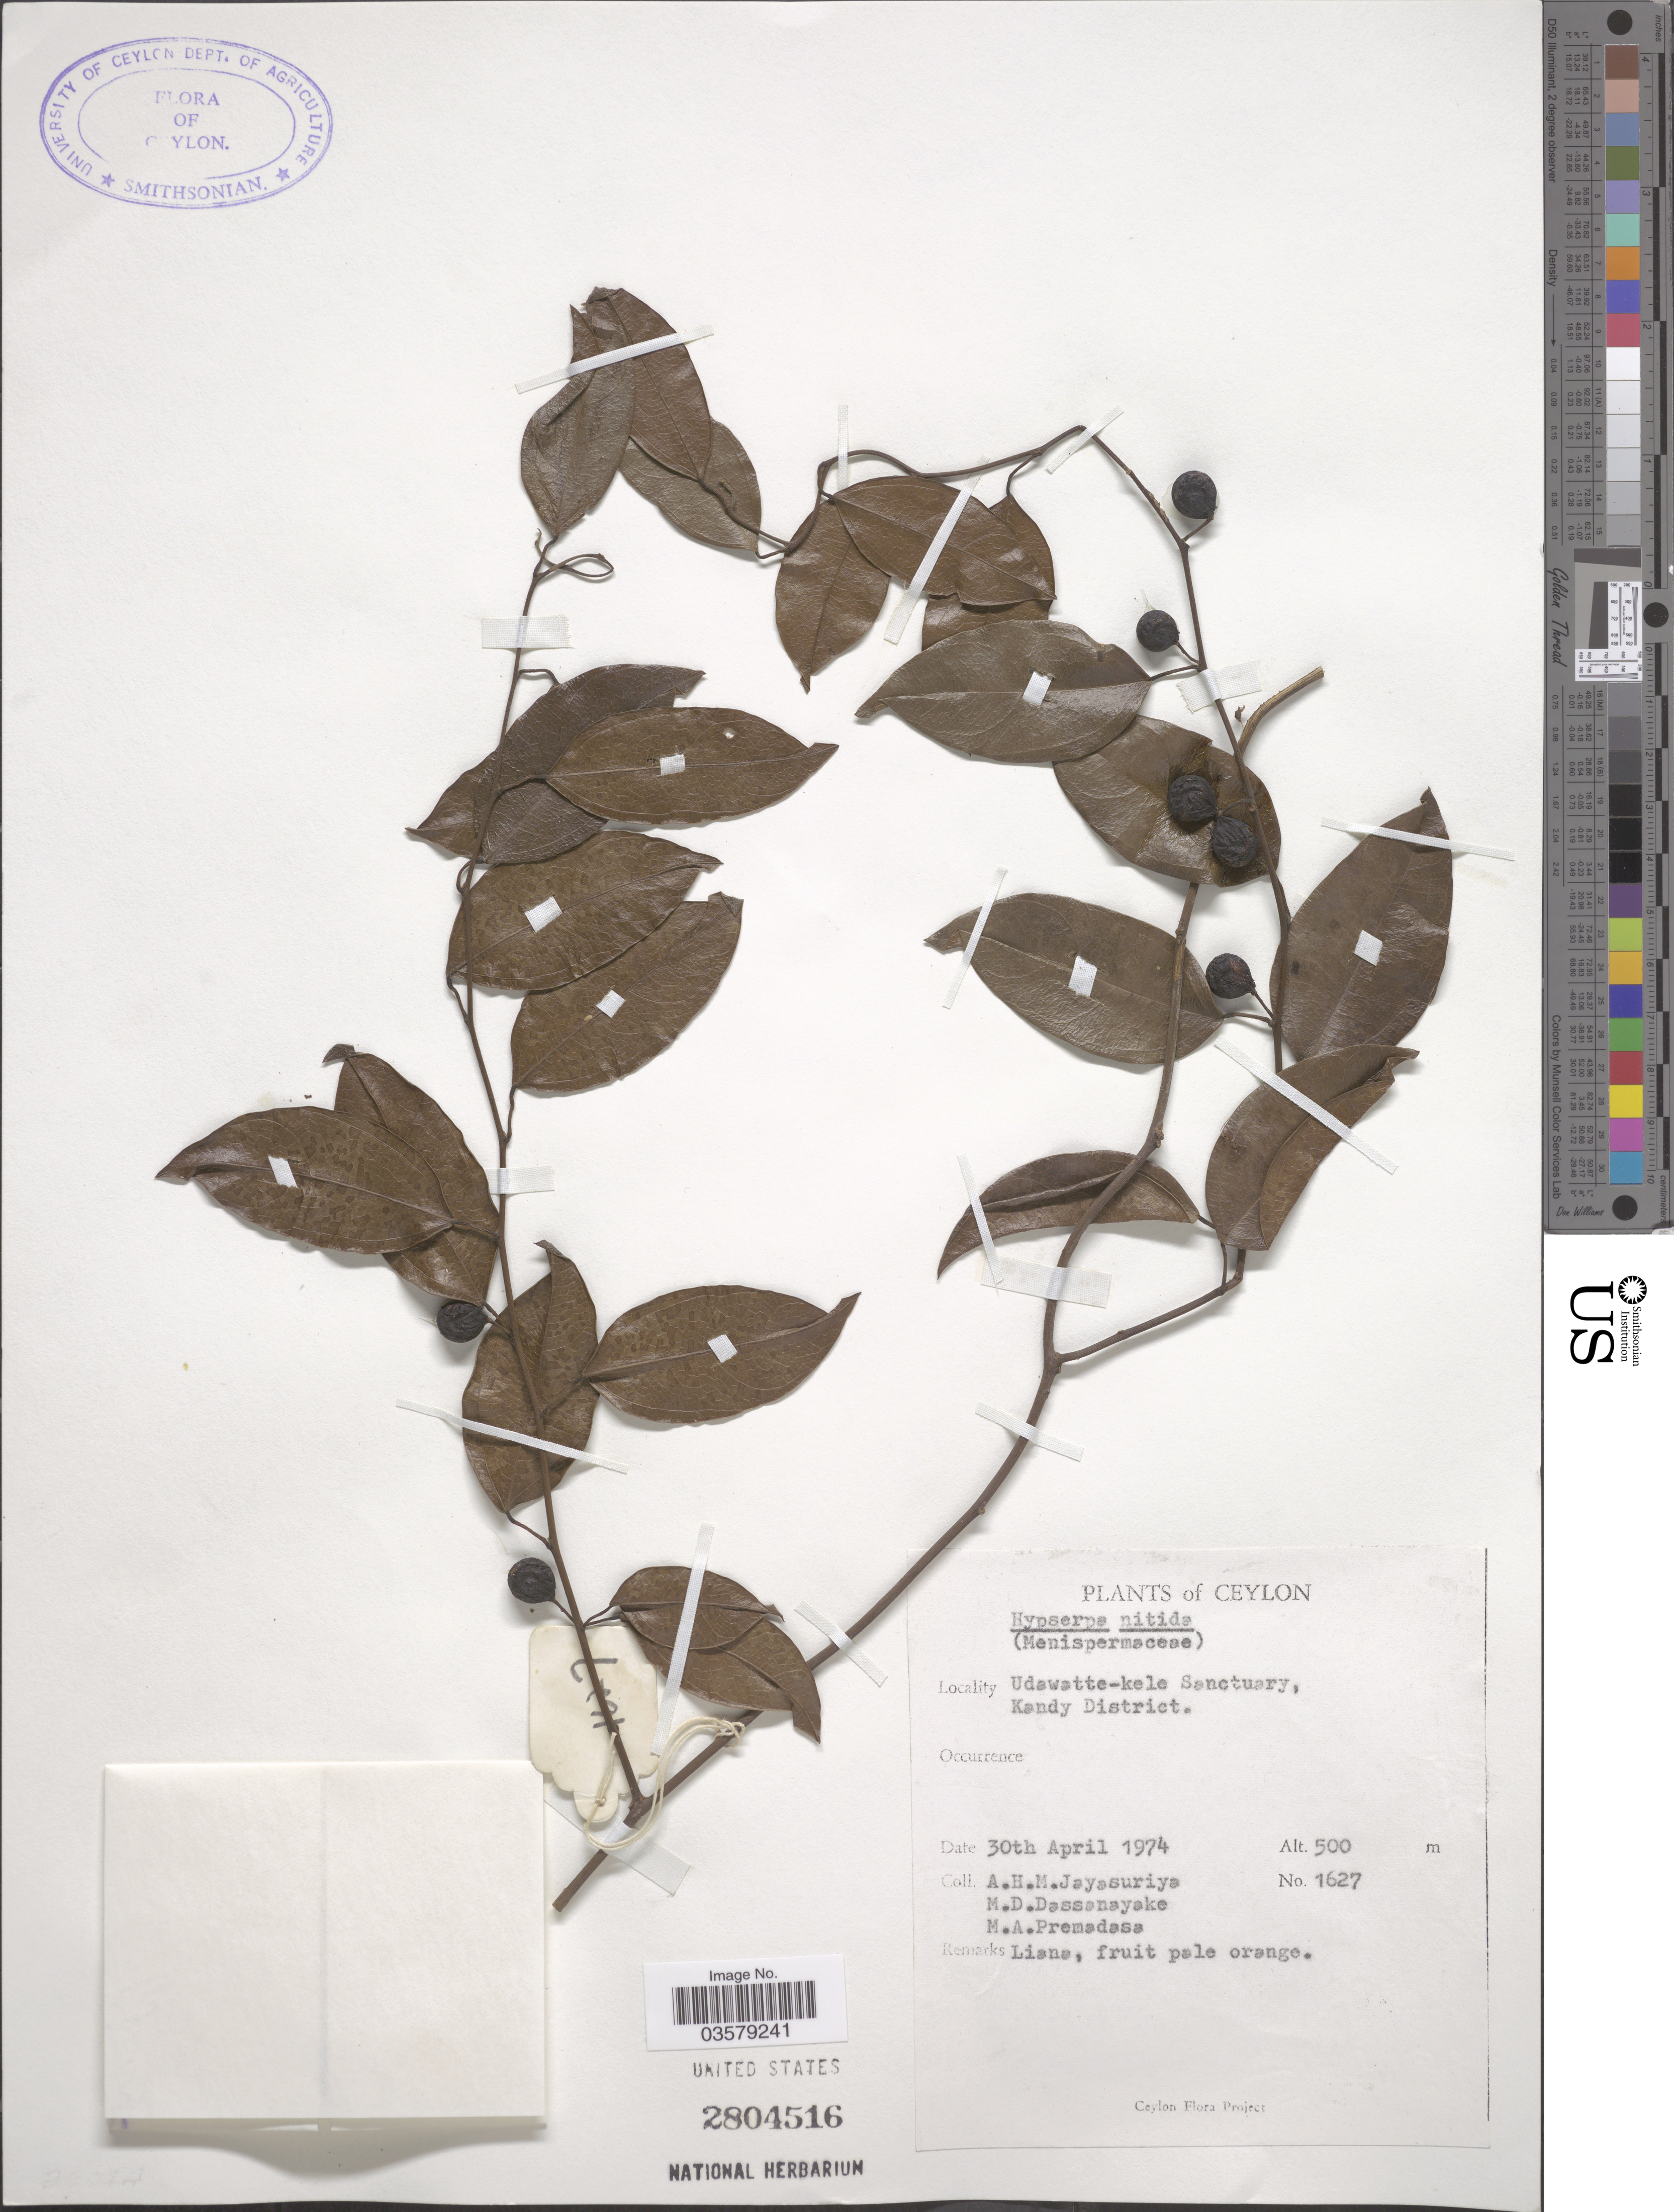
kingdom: Plantae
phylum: Tracheophyta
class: Magnoliopsida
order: Ranunculales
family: Menispermaceae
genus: Hypserpa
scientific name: Hypserpa nitida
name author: Miers ex Benth.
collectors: A. H. Jayasuriya, M. D. Dassanayake & M. Premadasa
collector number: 1627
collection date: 1974-04-30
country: Sri Lanka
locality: Ceylon, Udawatte-kele Sanctuary, Kandy District.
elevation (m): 500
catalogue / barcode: US 2804516